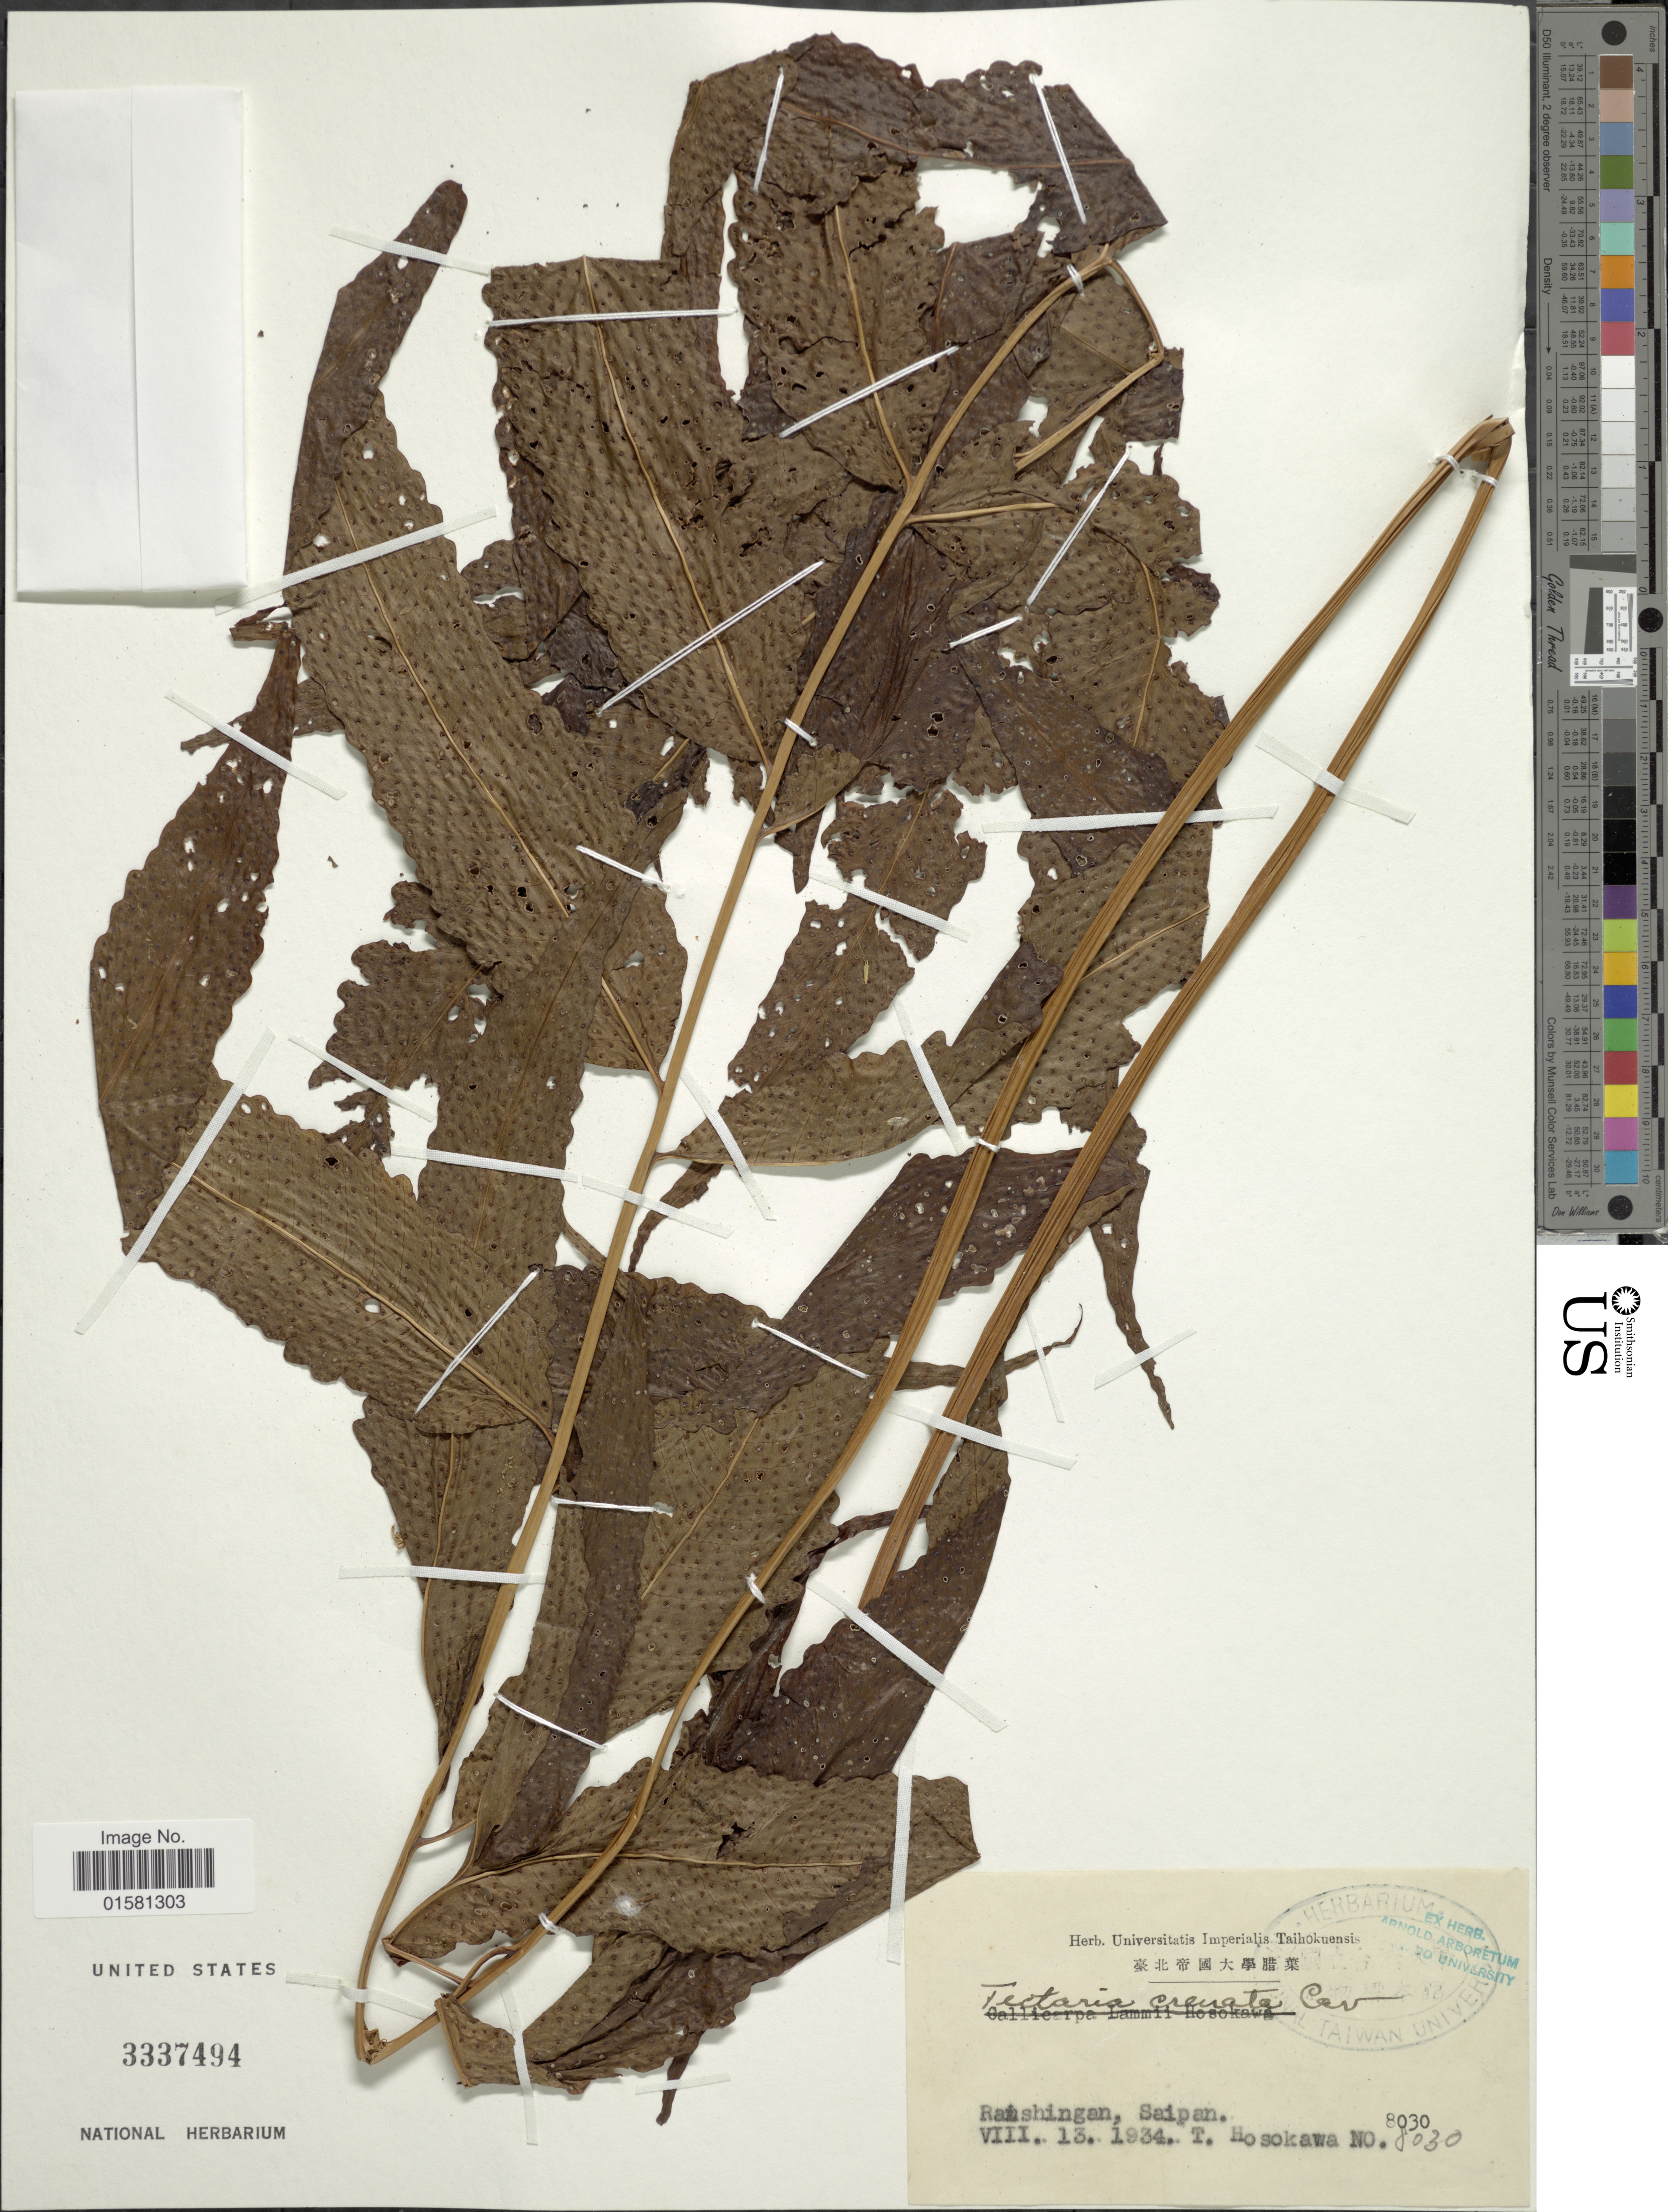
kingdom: Plantae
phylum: Tracheophyta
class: Polypodiopsida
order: Polypodiales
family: Tectariaceae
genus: Tectaria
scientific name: Tectaria crenata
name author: Cav.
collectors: T. Hosokawa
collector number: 8030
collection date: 1934-08-13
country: Northern Mariana Islands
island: Saipan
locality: Ramshingen, Saipan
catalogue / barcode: US 3337494